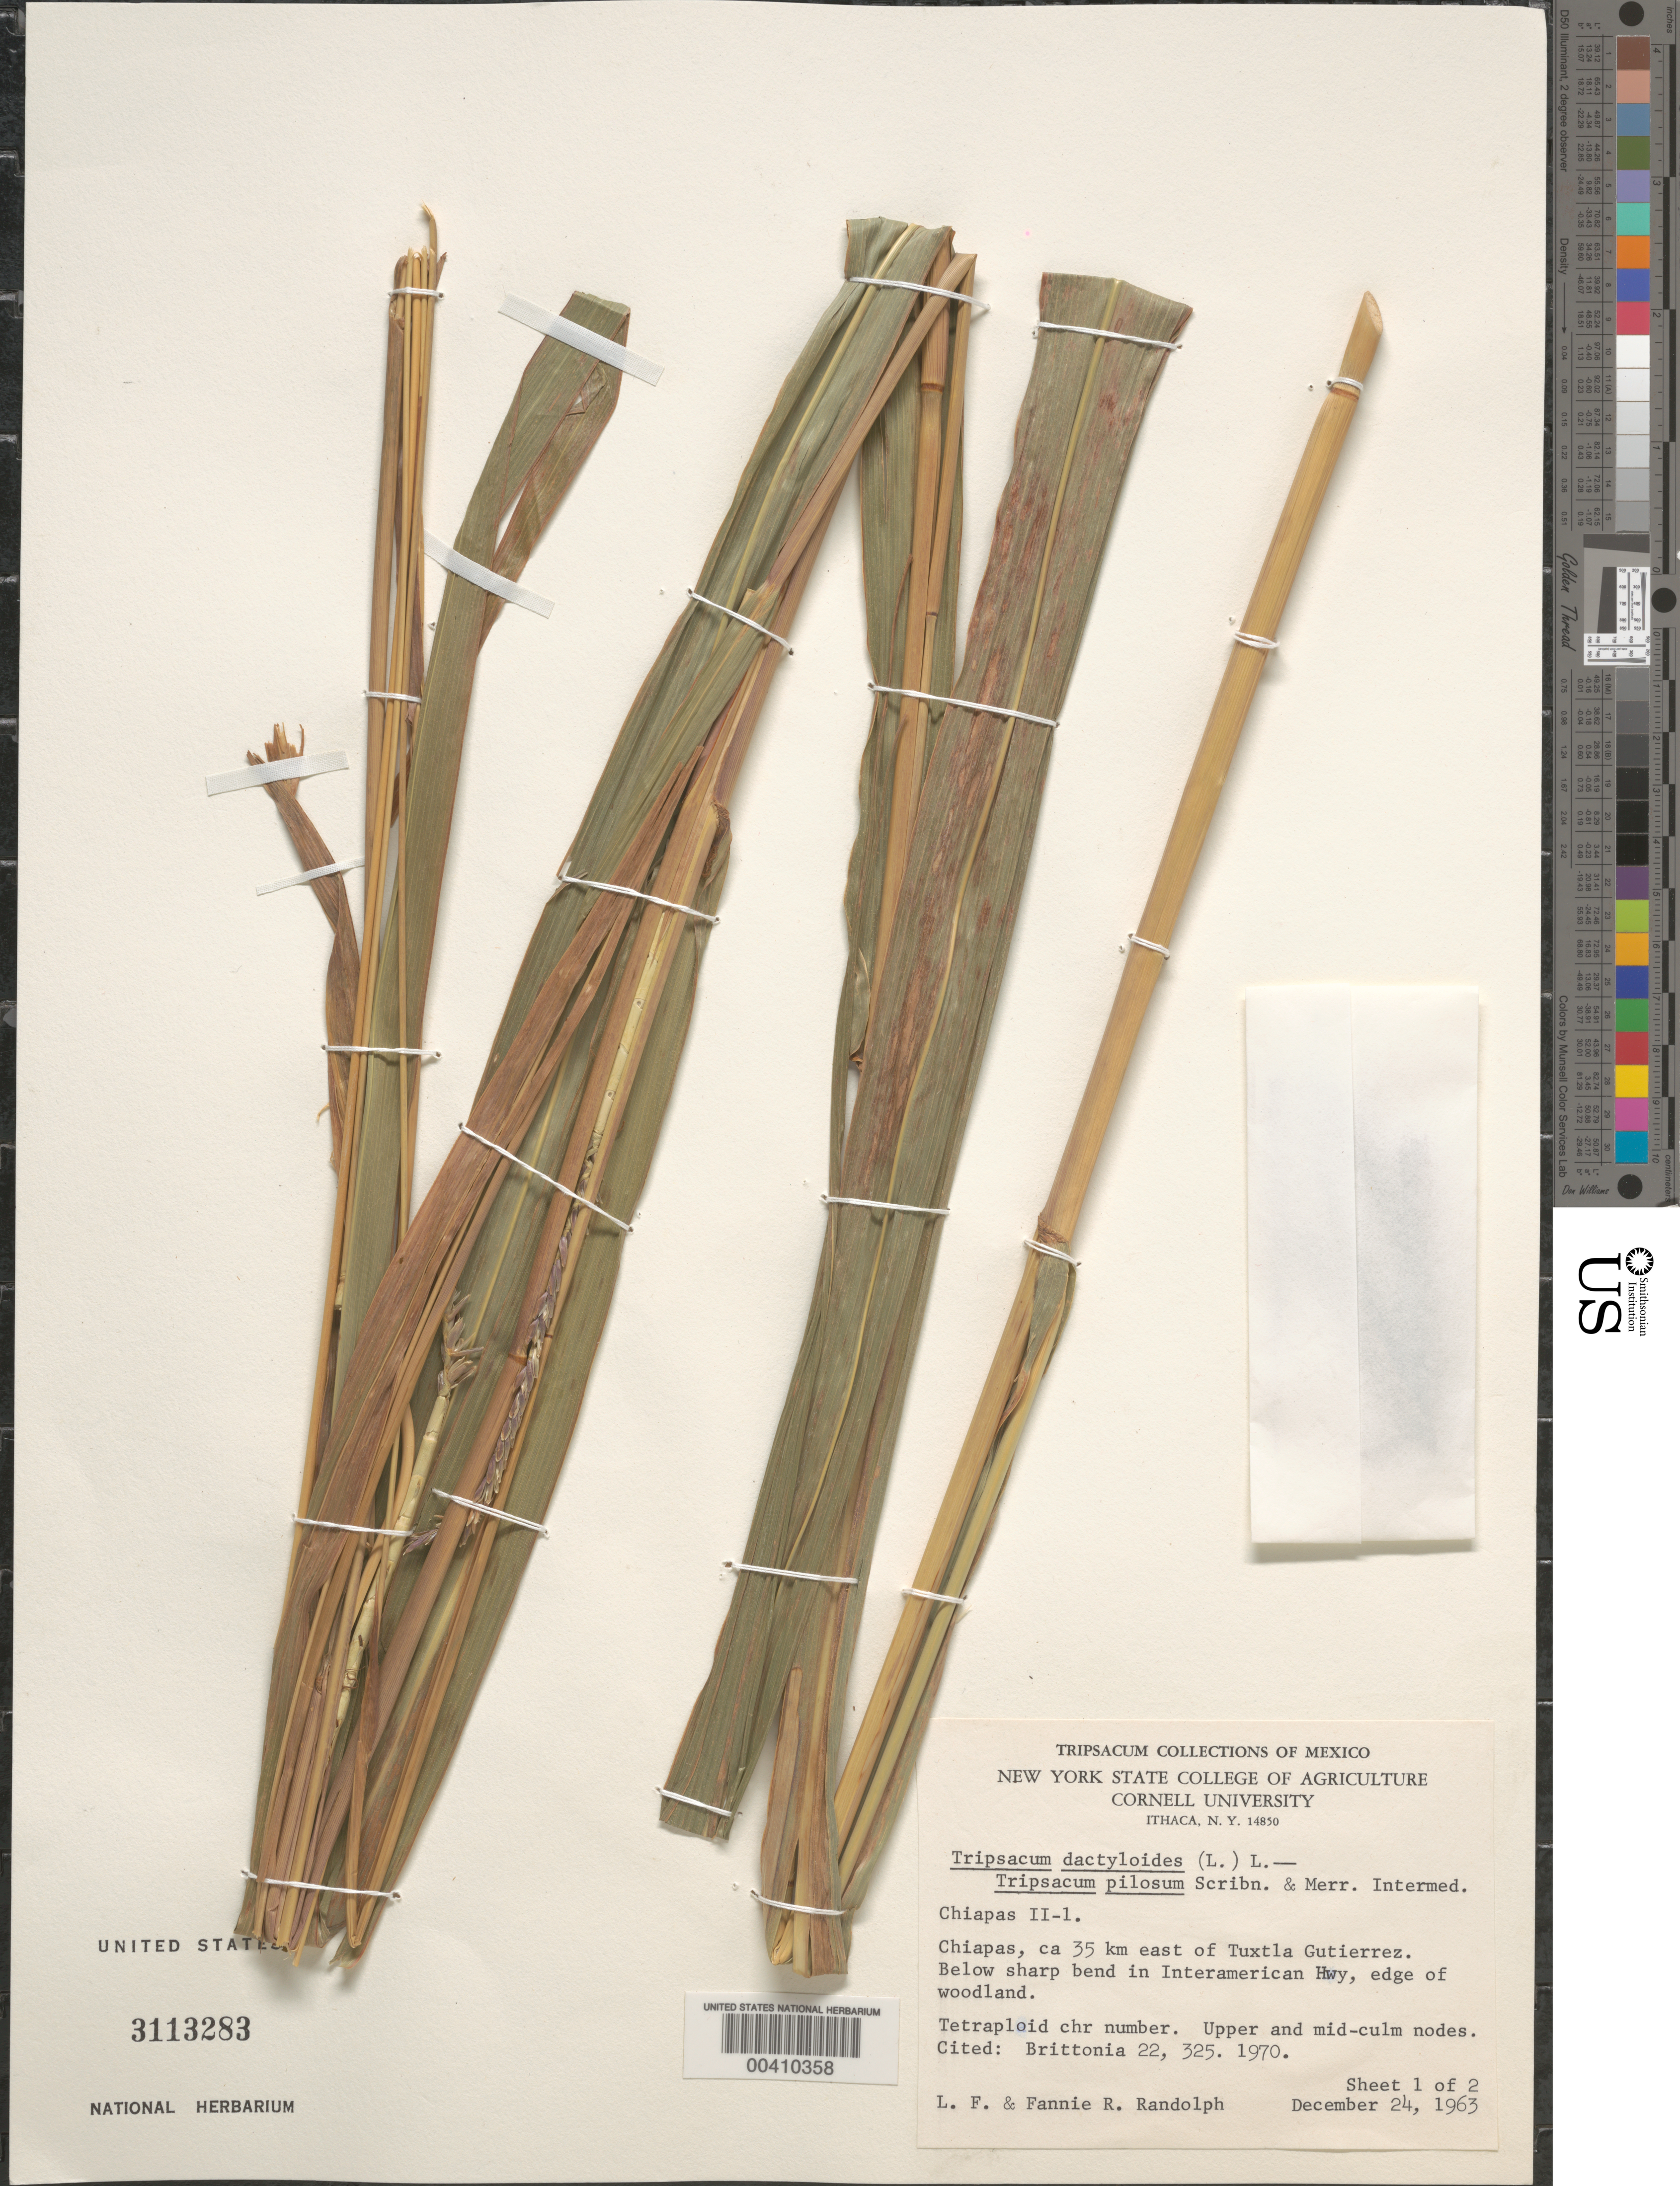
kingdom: Plantae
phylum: Tracheophyta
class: Liliopsida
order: Poales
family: Poaceae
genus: Tripsacum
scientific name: Tripsacum dactyloides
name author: (L.) L.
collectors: L. F. Randolph & F. Randolph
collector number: II-1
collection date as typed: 24 Dec 1963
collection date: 1963-12-24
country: Mexico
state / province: Chiapas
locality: Ca. 35 km E of Tuxtla Gutierrez, below bend in Interamerican Hwy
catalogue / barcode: US 3113283